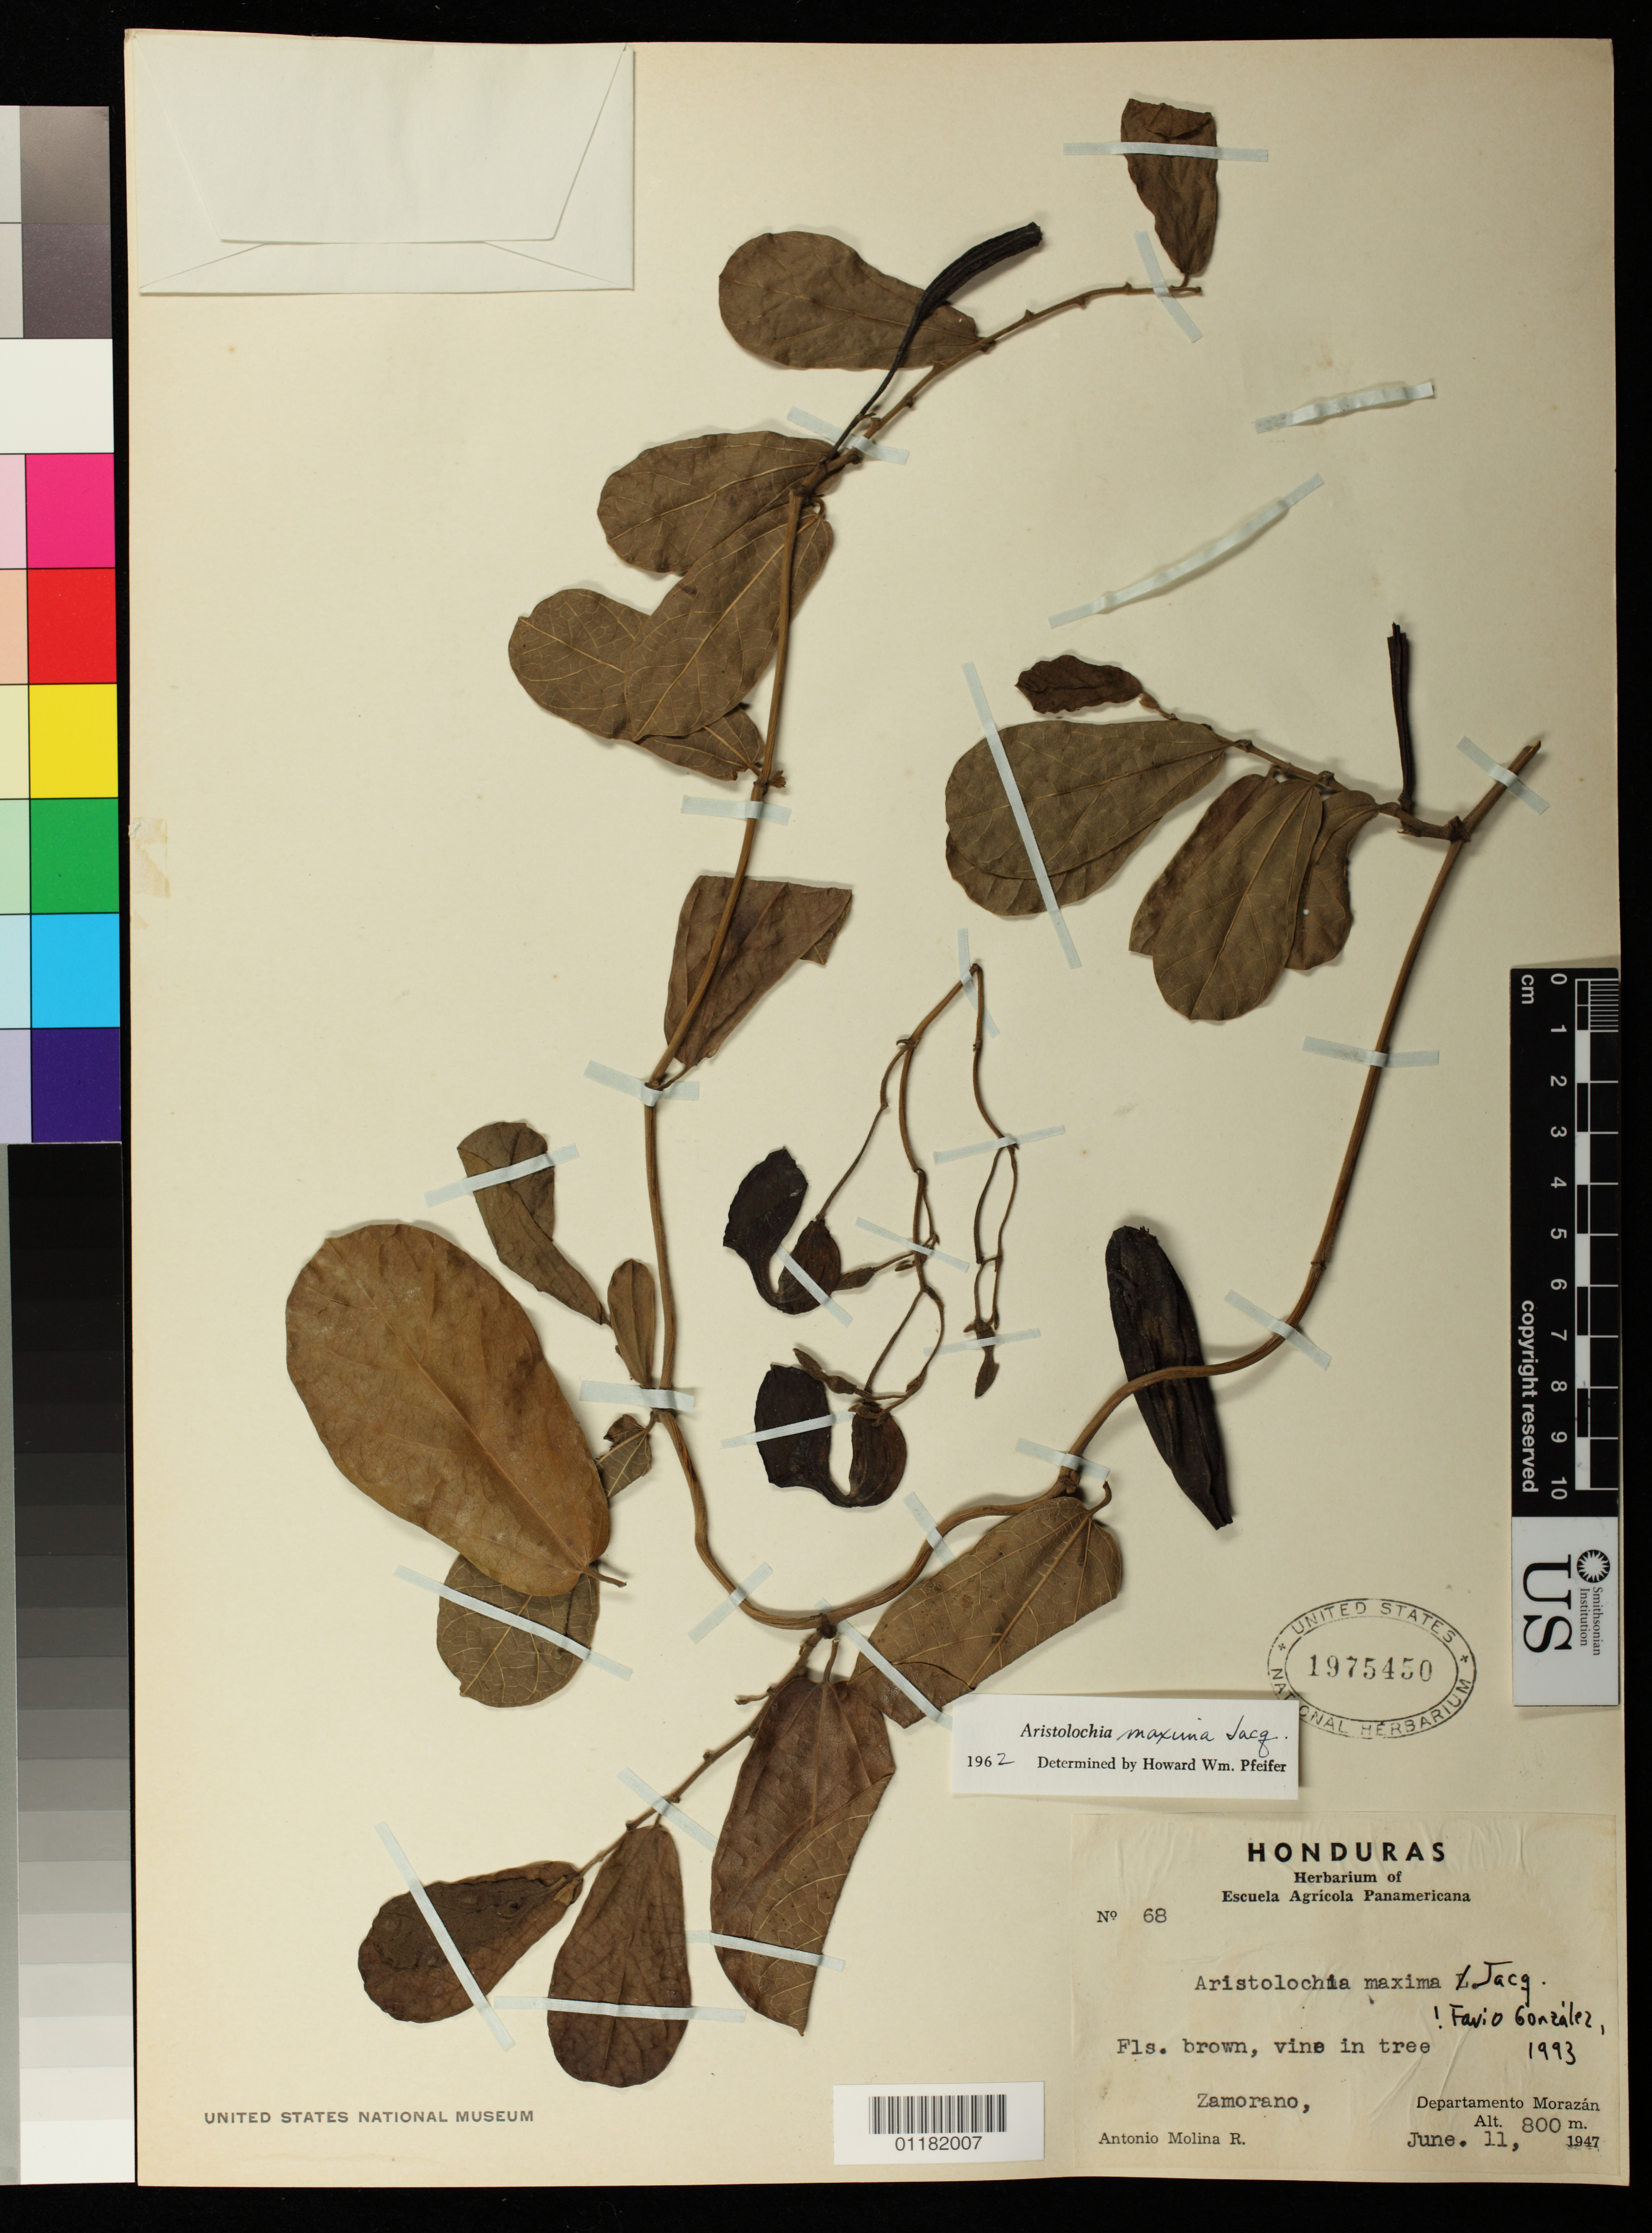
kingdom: Plantae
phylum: Tracheophyta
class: Magnoliopsida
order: Piperales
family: Aristolochiaceae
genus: Aristolochia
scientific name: Aristolochia maxima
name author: Jacq.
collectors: A. Molina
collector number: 68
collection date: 1947-06-11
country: Honduras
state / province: Fco. Morazán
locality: Zamorano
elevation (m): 800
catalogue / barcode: US 1975450